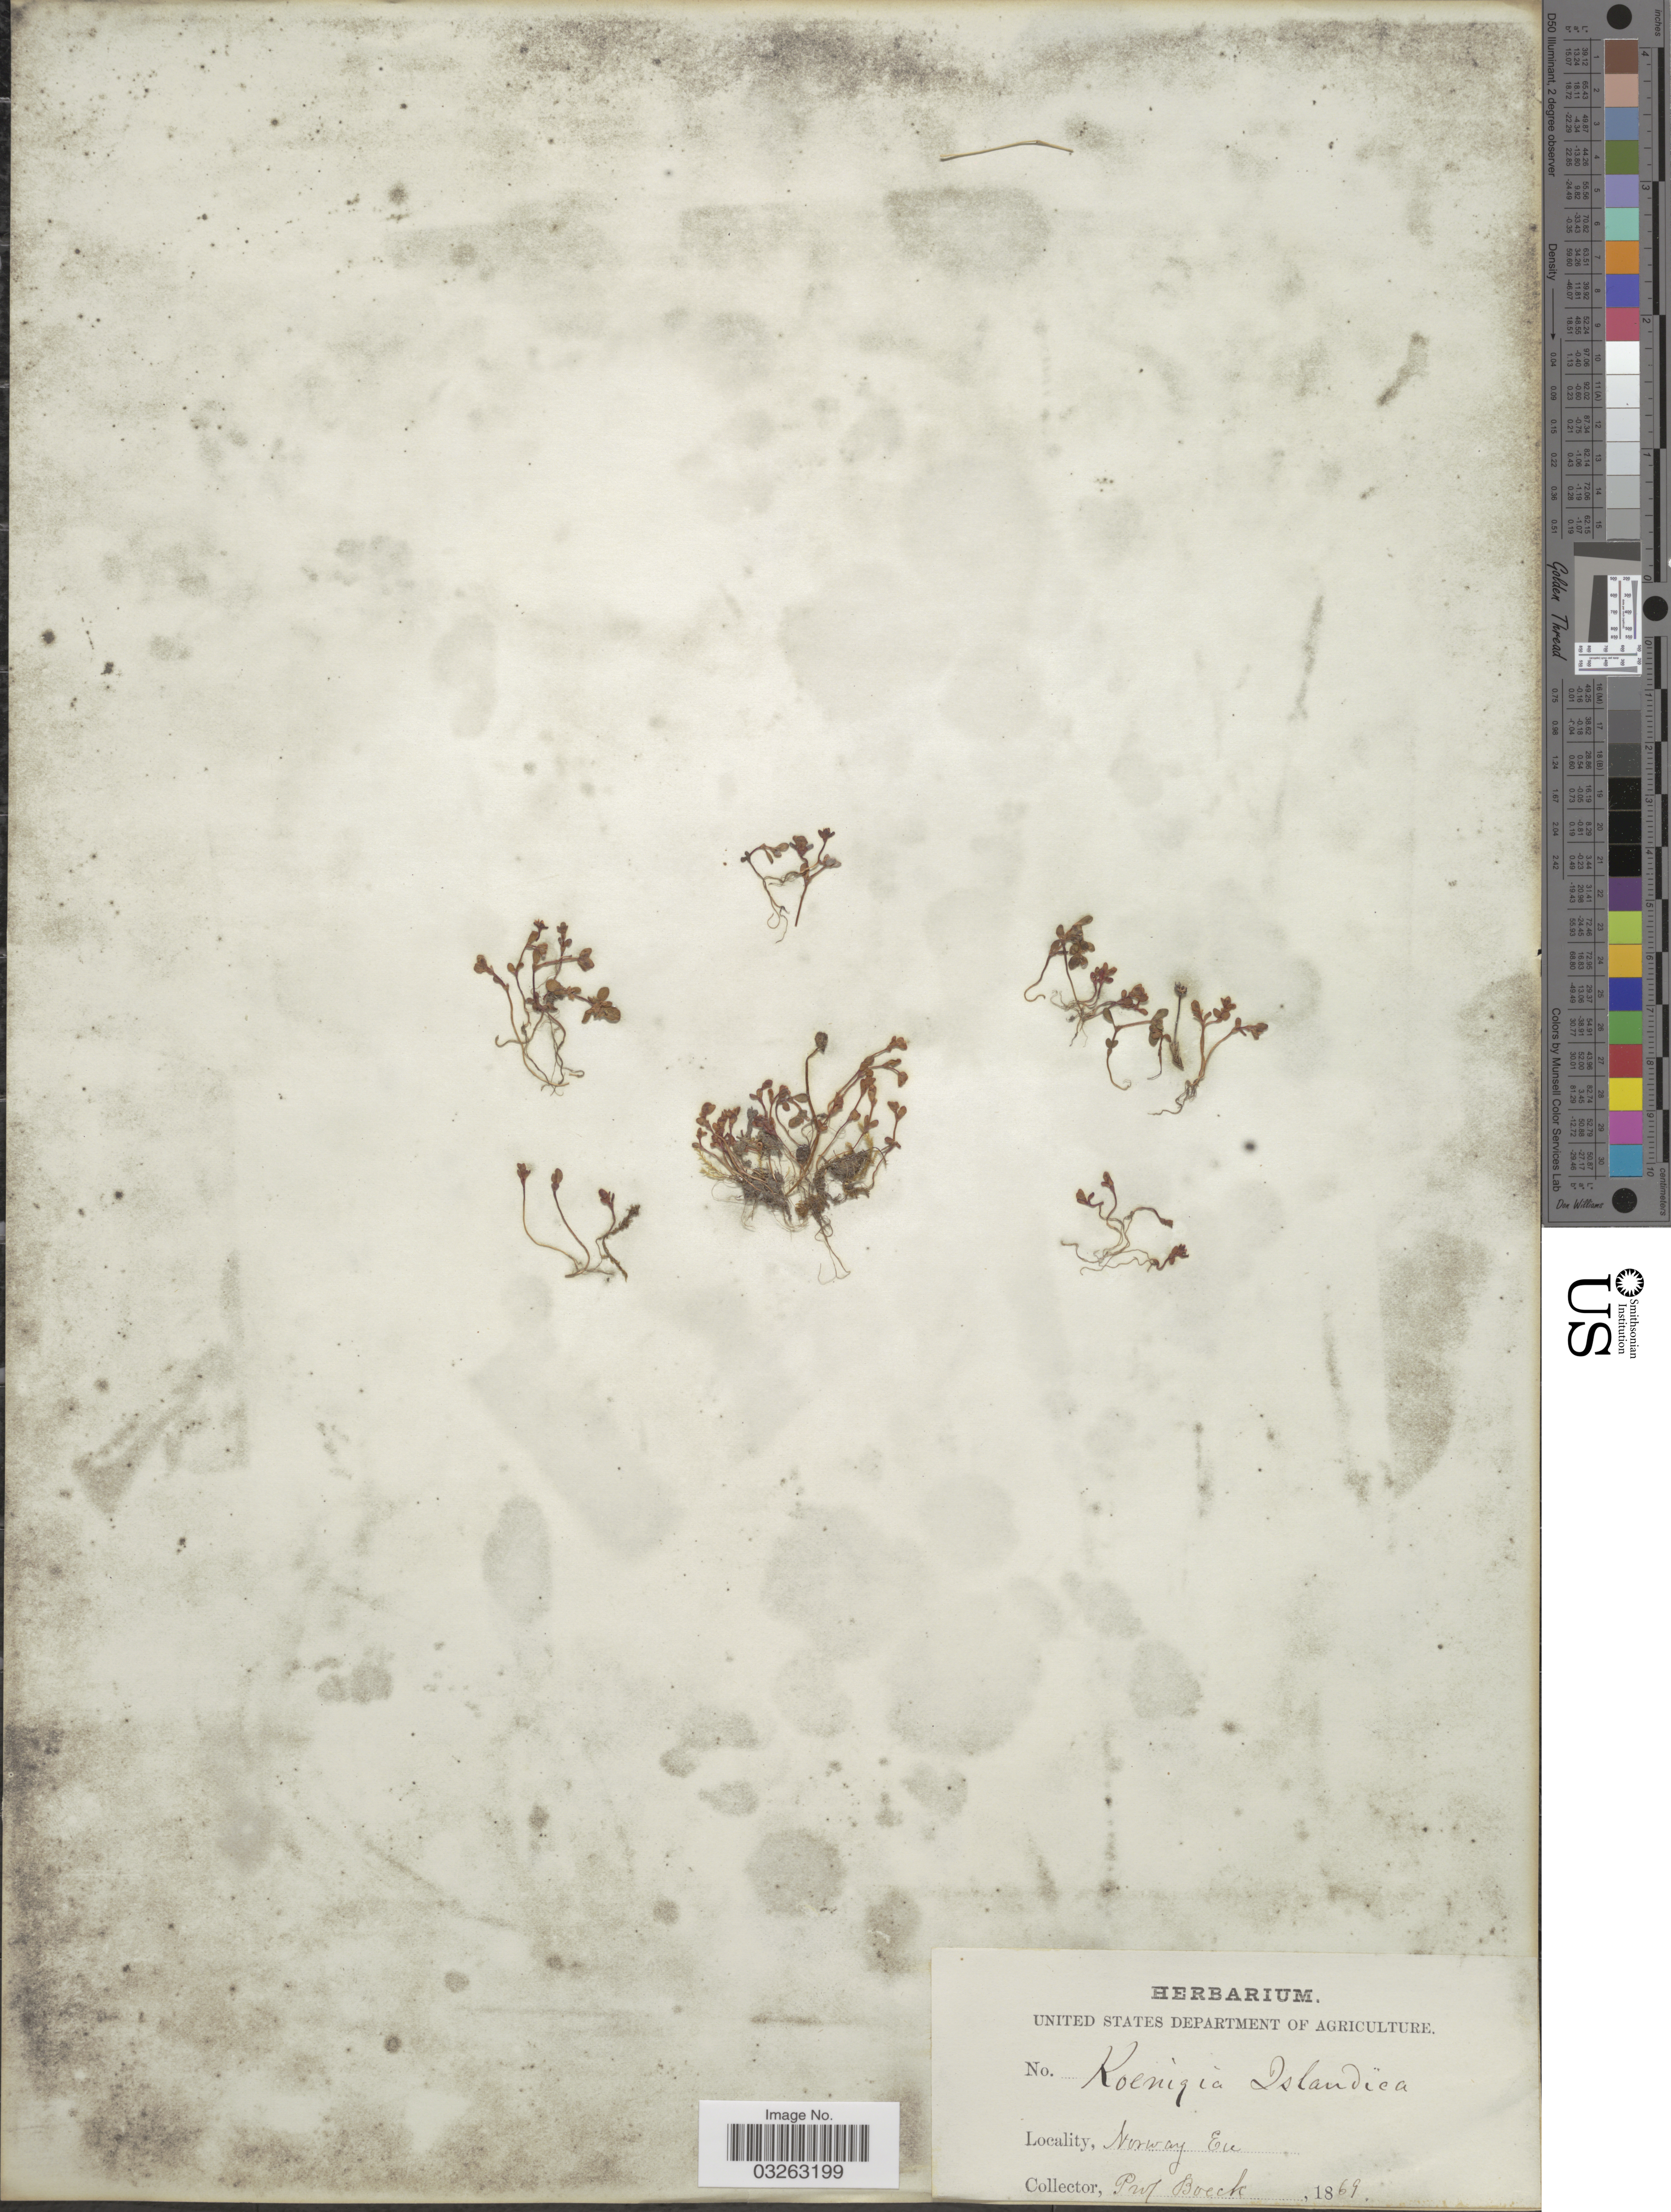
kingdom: Plantae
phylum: Tracheophyta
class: Magnoliopsida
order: Caryophyllales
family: Polygonaceae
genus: Koenigia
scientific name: Koenigia islandica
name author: L.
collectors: Prof. Boeck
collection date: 1869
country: Norway